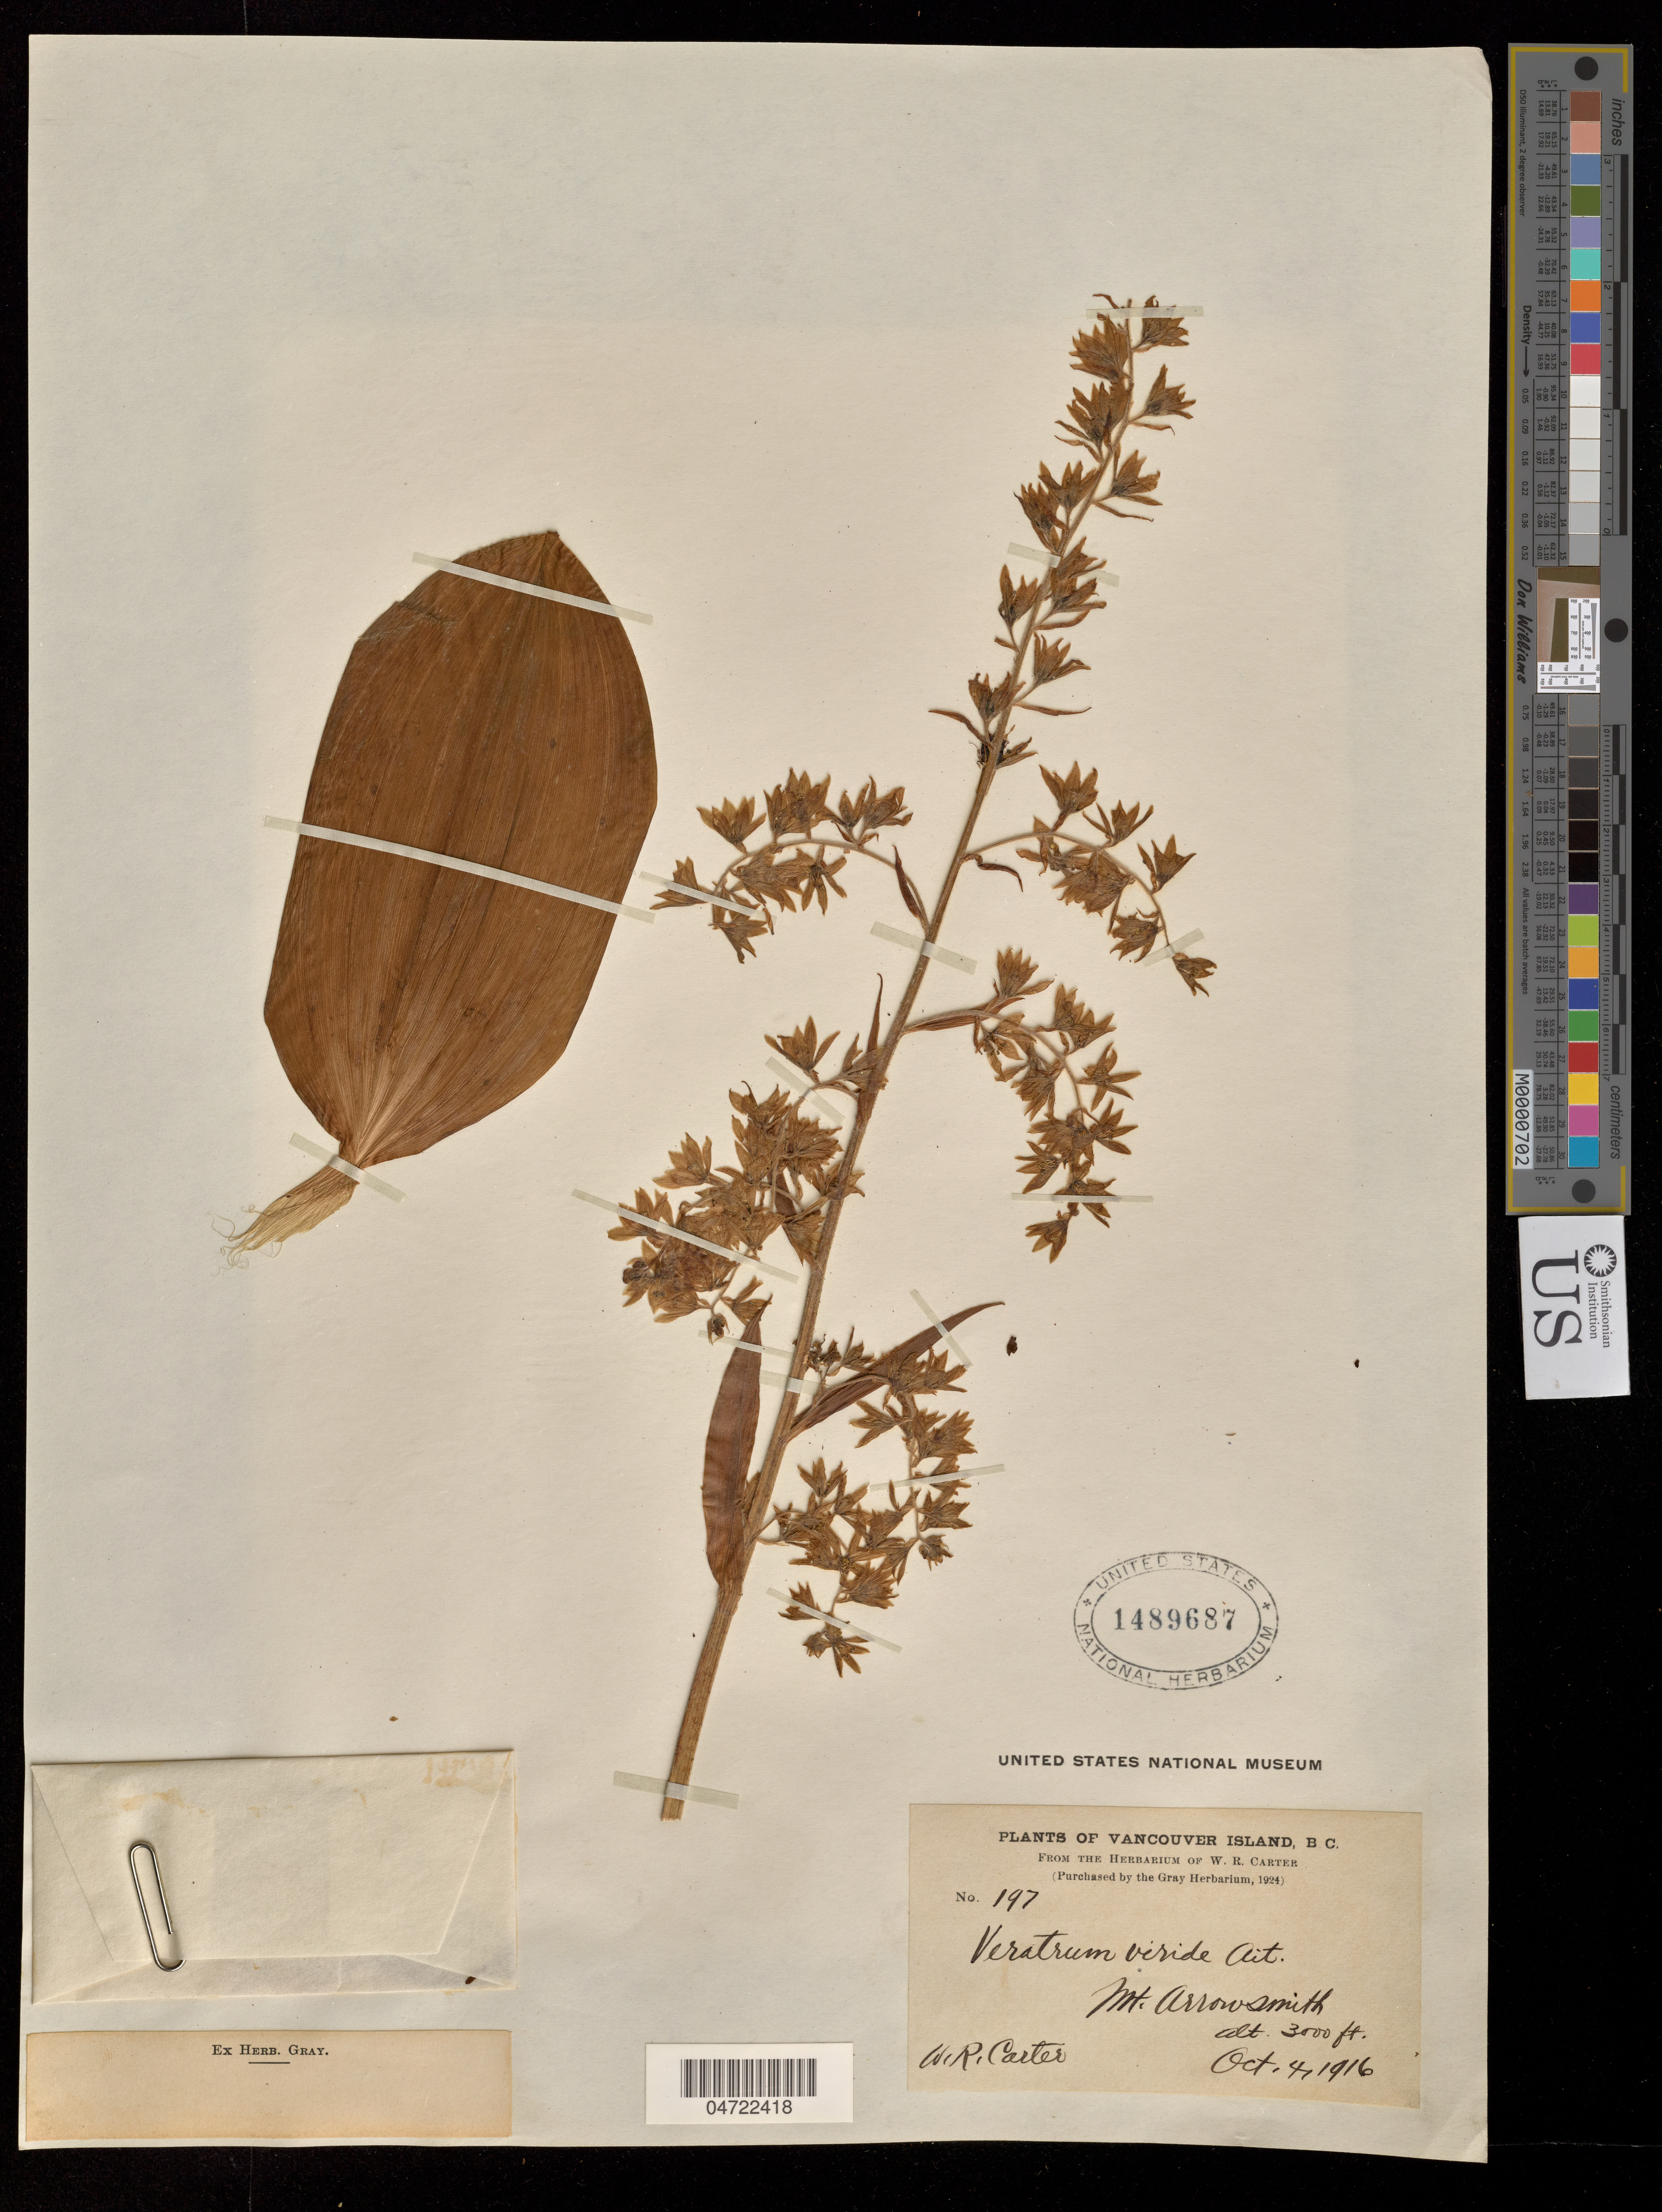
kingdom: Plantae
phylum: Tracheophyta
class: Liliopsida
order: Liliales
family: Melanthiaceae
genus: Veratrum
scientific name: Veratrum viride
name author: Aiton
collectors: W. R. Carter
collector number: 197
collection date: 1916-10-04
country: Canada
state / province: British Columbia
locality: Vancouver Island. Mt. Arrowsmith.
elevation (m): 914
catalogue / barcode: US 1489687